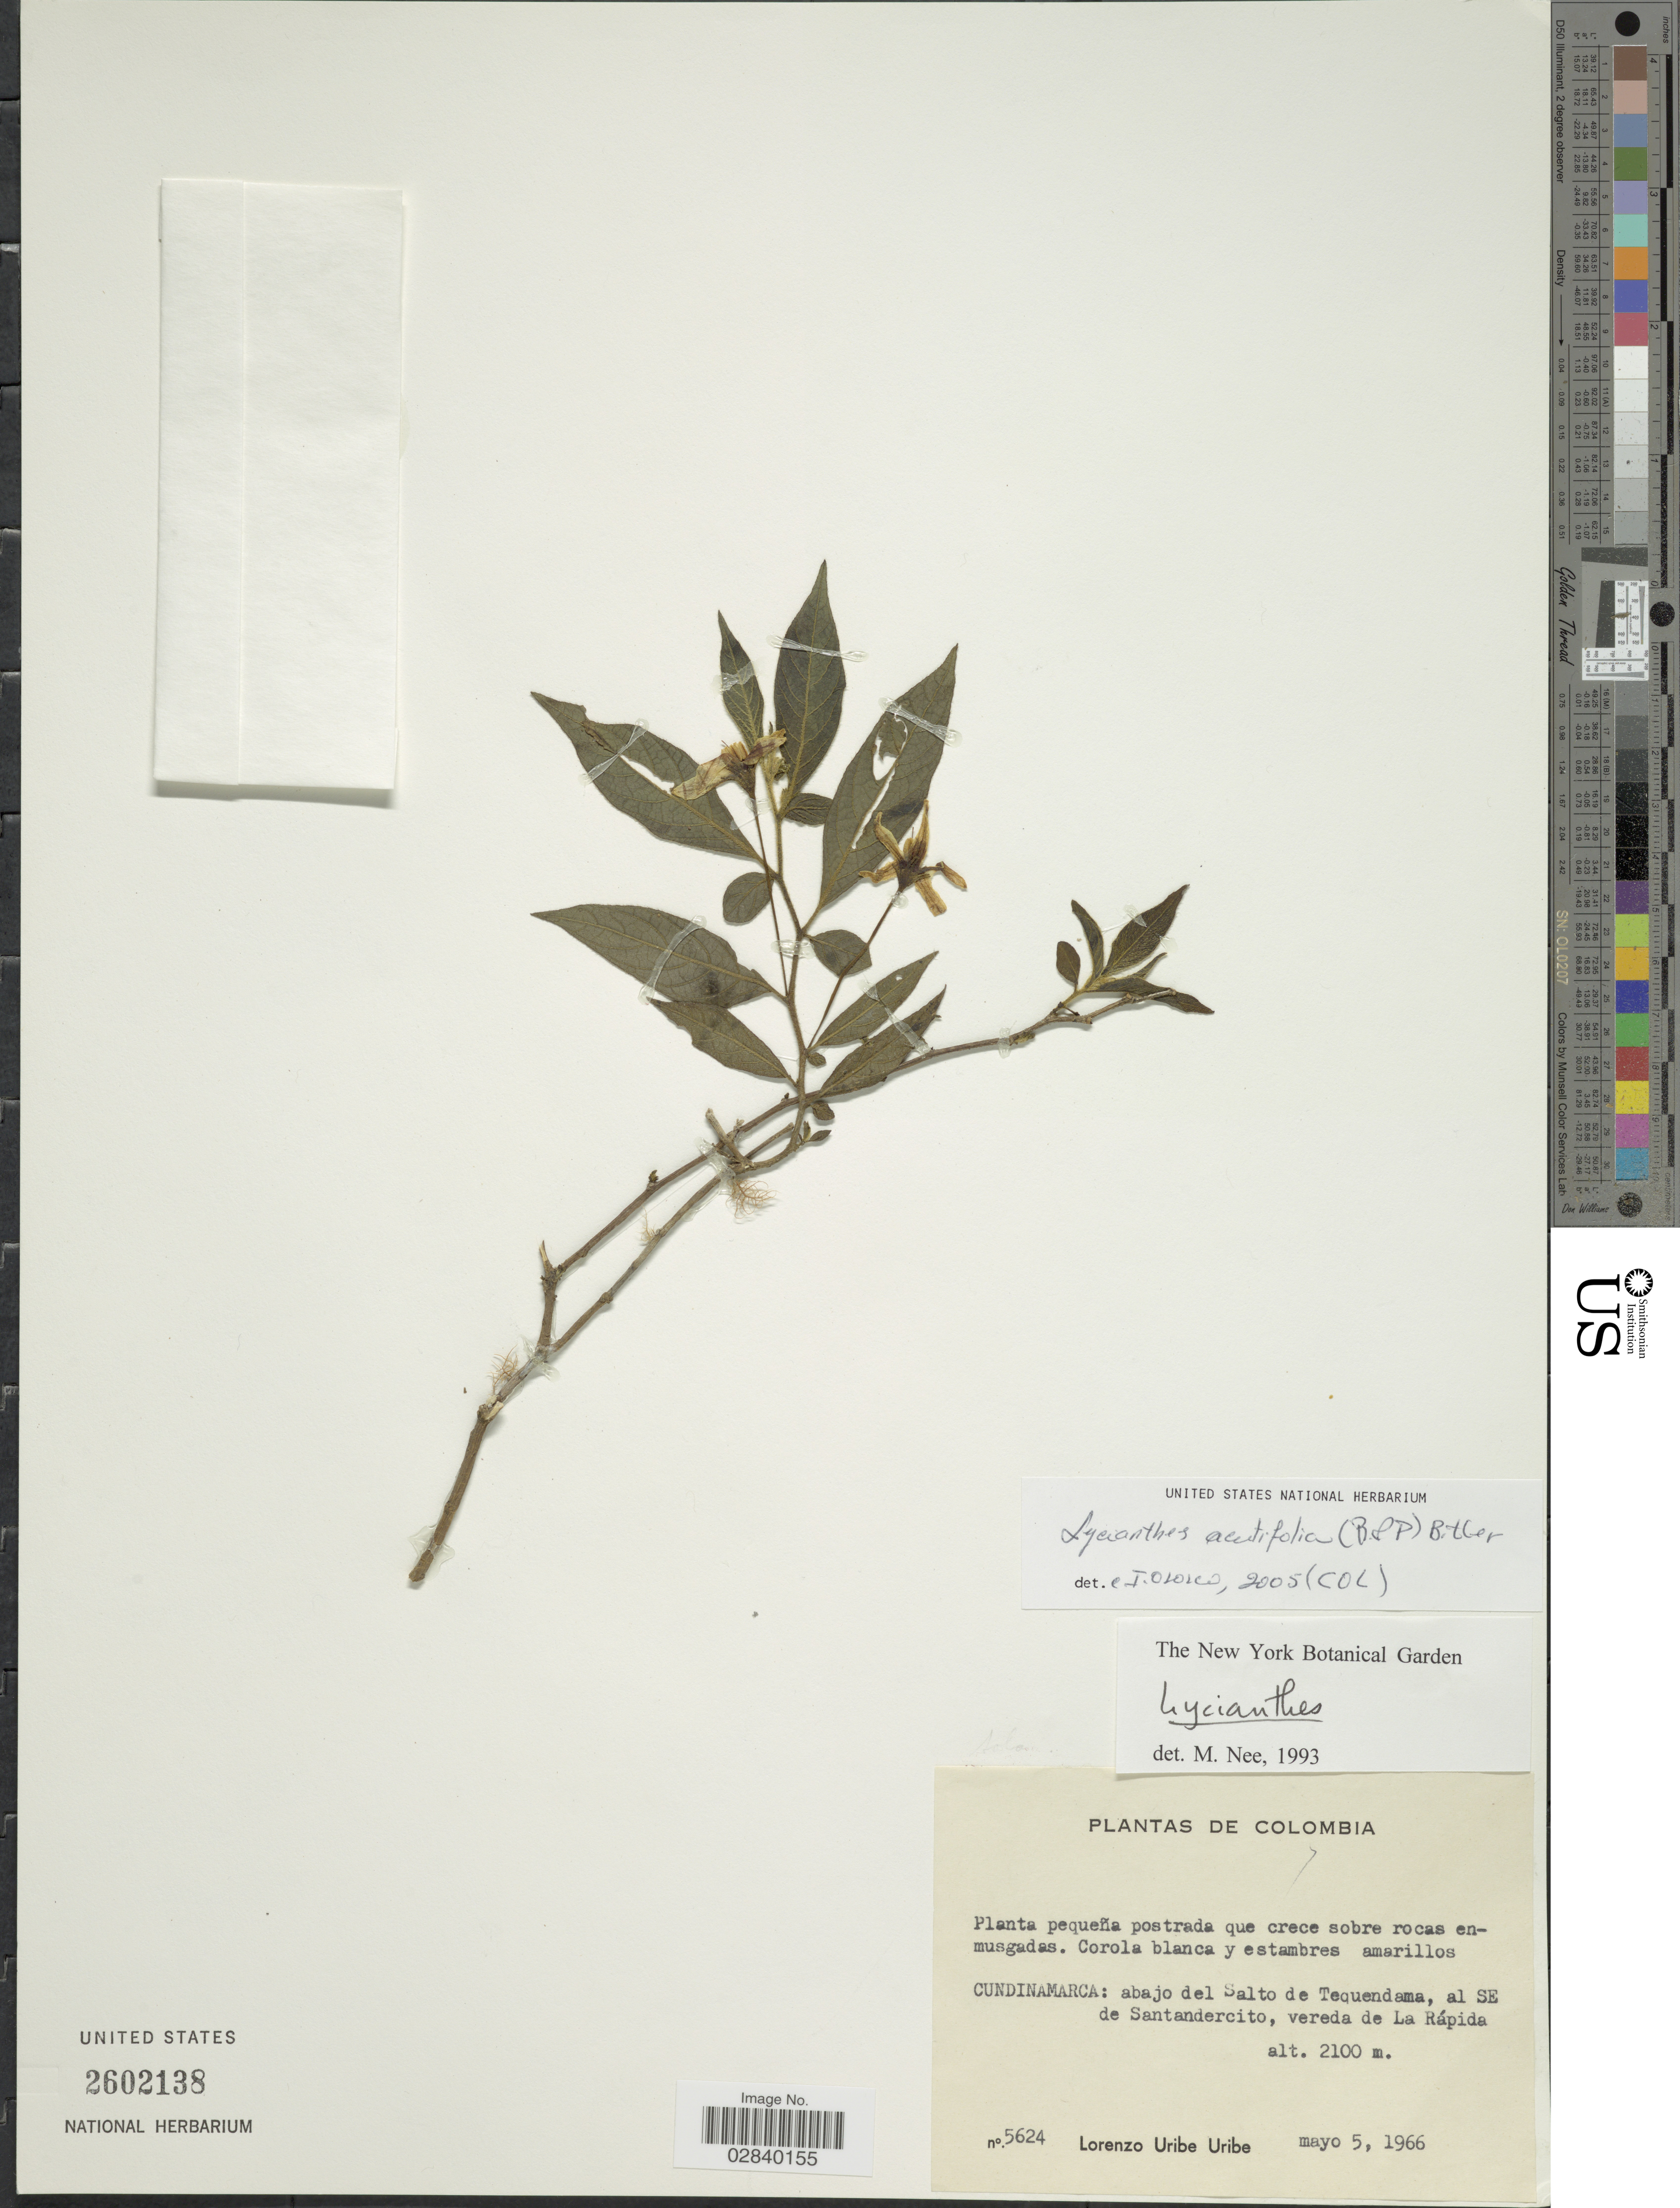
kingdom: Plantae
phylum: Tracheophyta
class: Magnoliopsida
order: Solanales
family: Solanaceae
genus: Lycianthes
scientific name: Lycianthes acutifolia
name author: (Ruiz & Pav.) Bitter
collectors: L. Uribe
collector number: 5624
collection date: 1966-05-05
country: Colombia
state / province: Cundinamarca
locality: Abajo del Salto de Tequendama, al SE de Santandercito, vereda de La Rápida.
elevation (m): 2100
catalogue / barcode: US 2602138